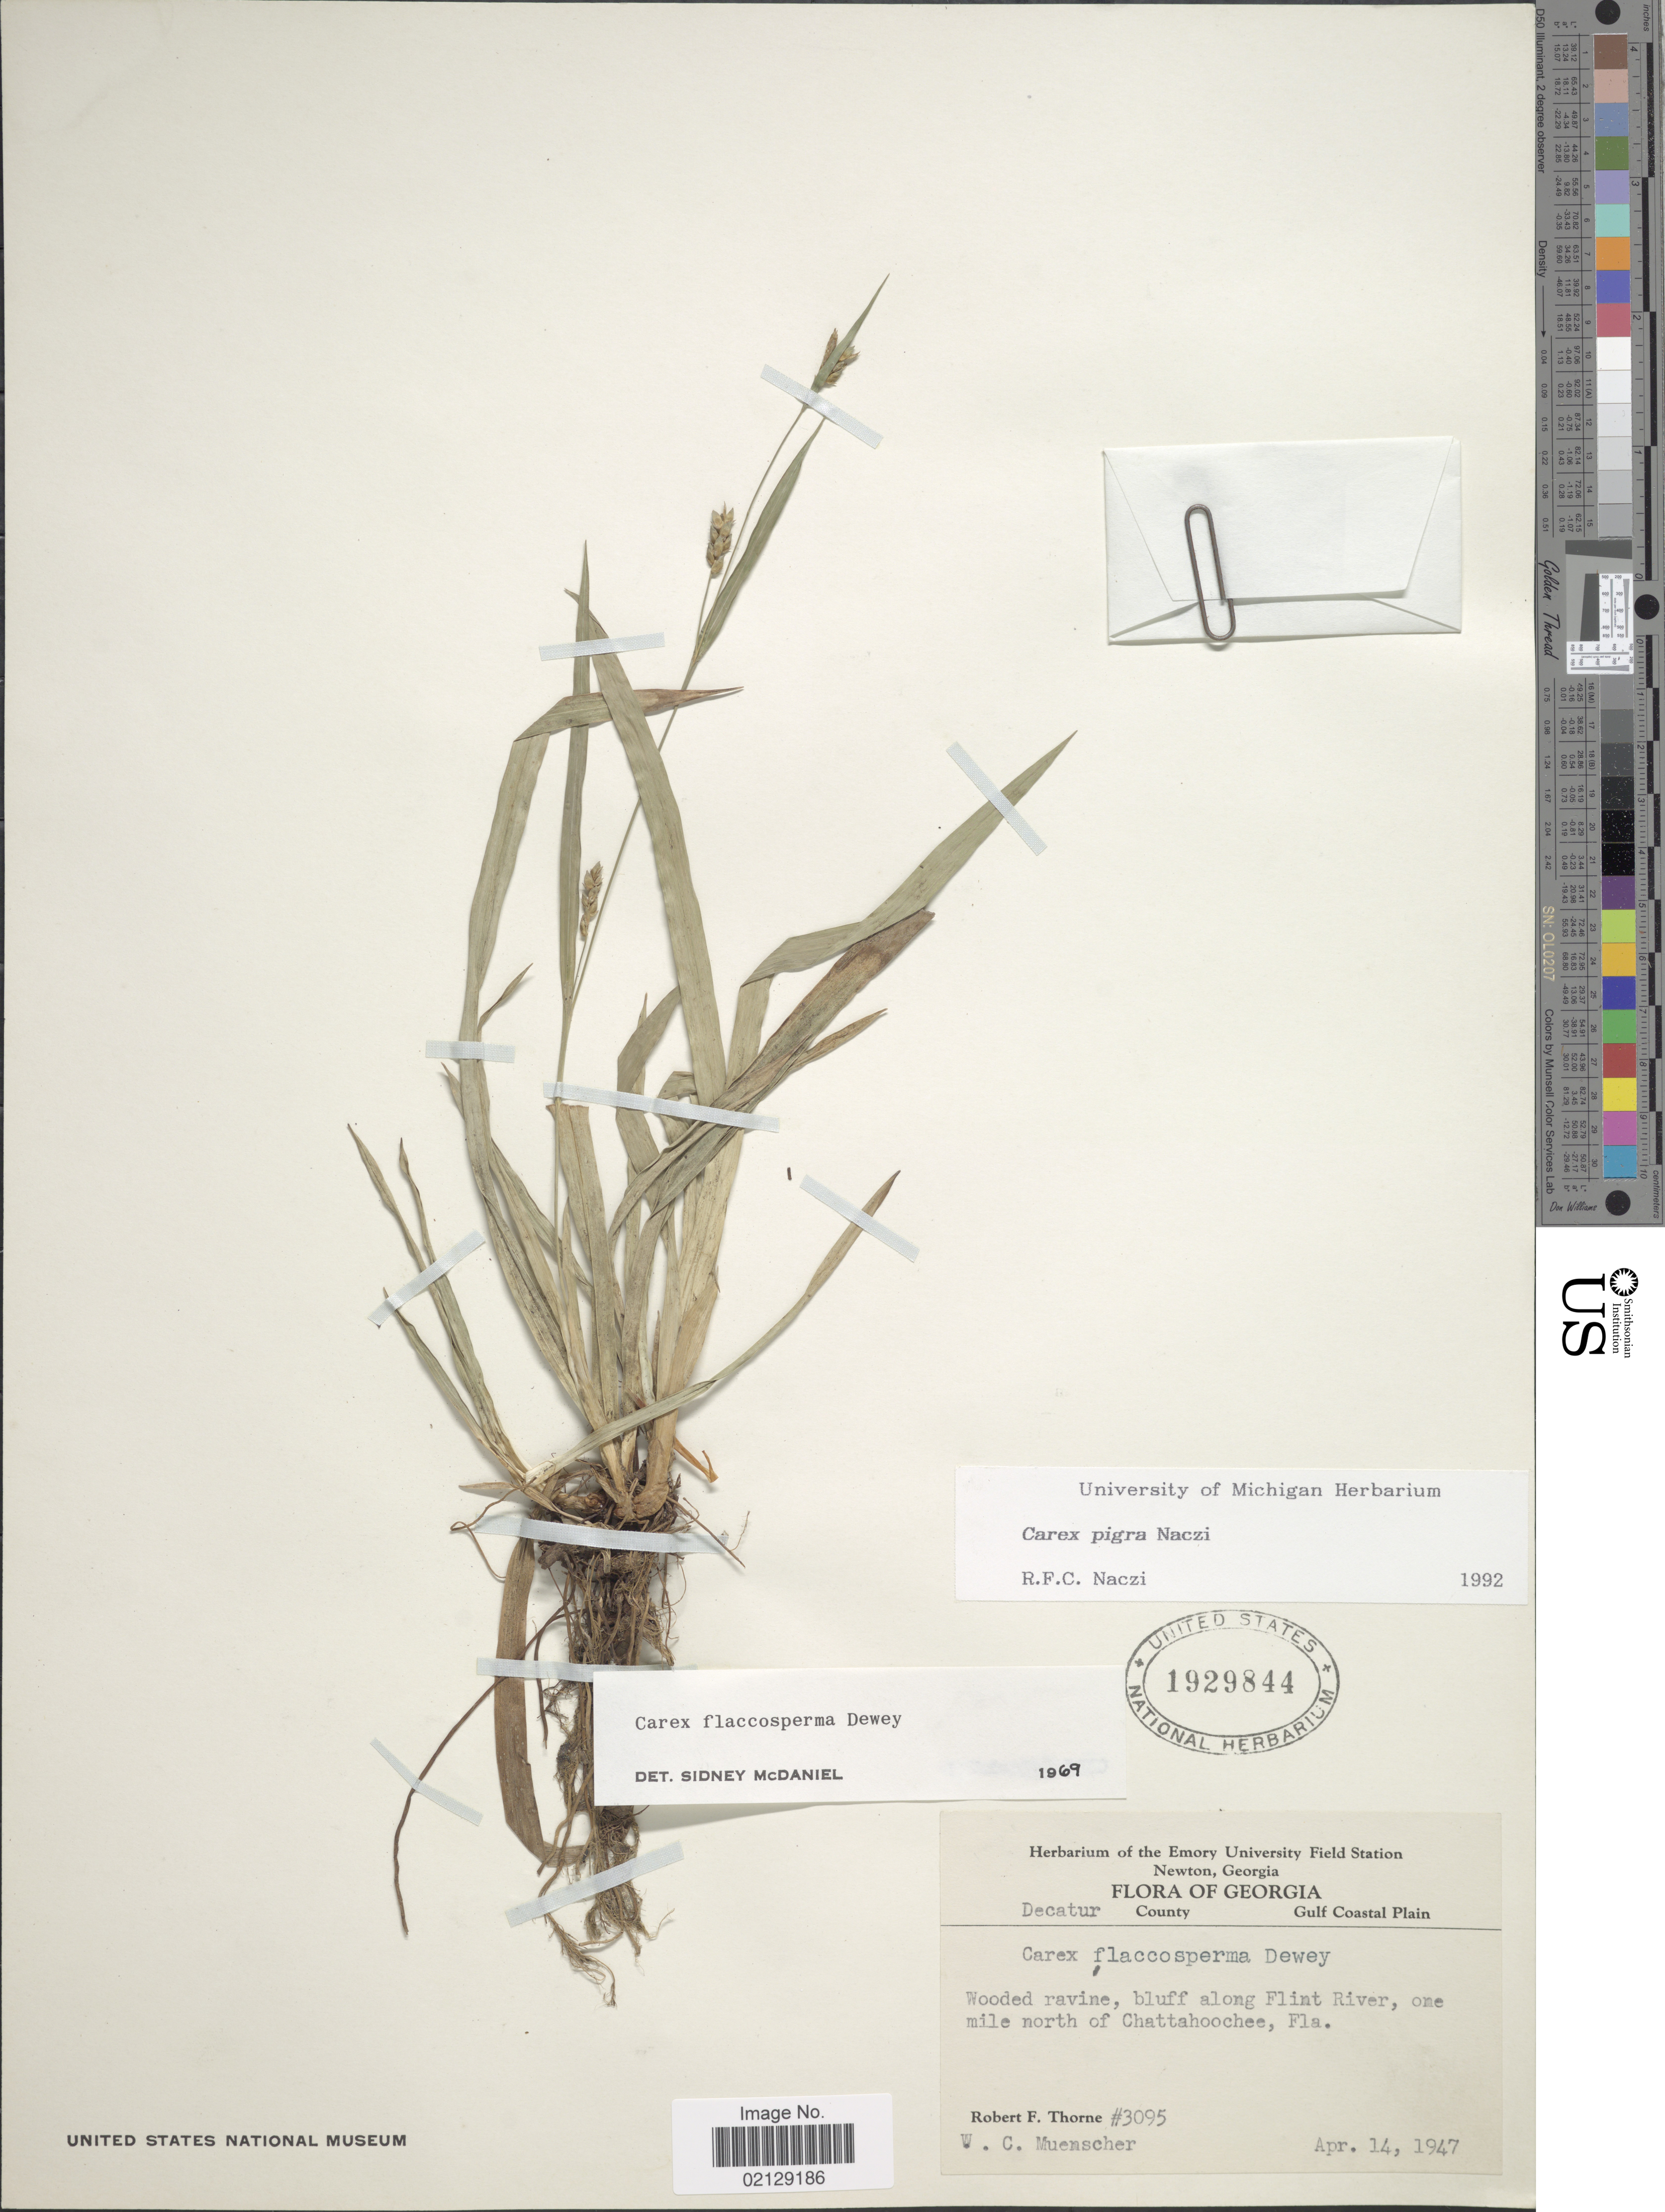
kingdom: Plantae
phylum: Tracheophyta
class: Liliopsida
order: Poales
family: Cyperaceae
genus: Carex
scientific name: Carex pigra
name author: Naczi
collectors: R. F. Thorne & W. Muenscher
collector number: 3095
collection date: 1947-04-14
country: United States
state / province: Florida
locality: Decatur County, Gulf Coastal Plain, Wooded ravine, bluff along Flint River, one mile north of Chattahoochee.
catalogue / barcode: US 1929844